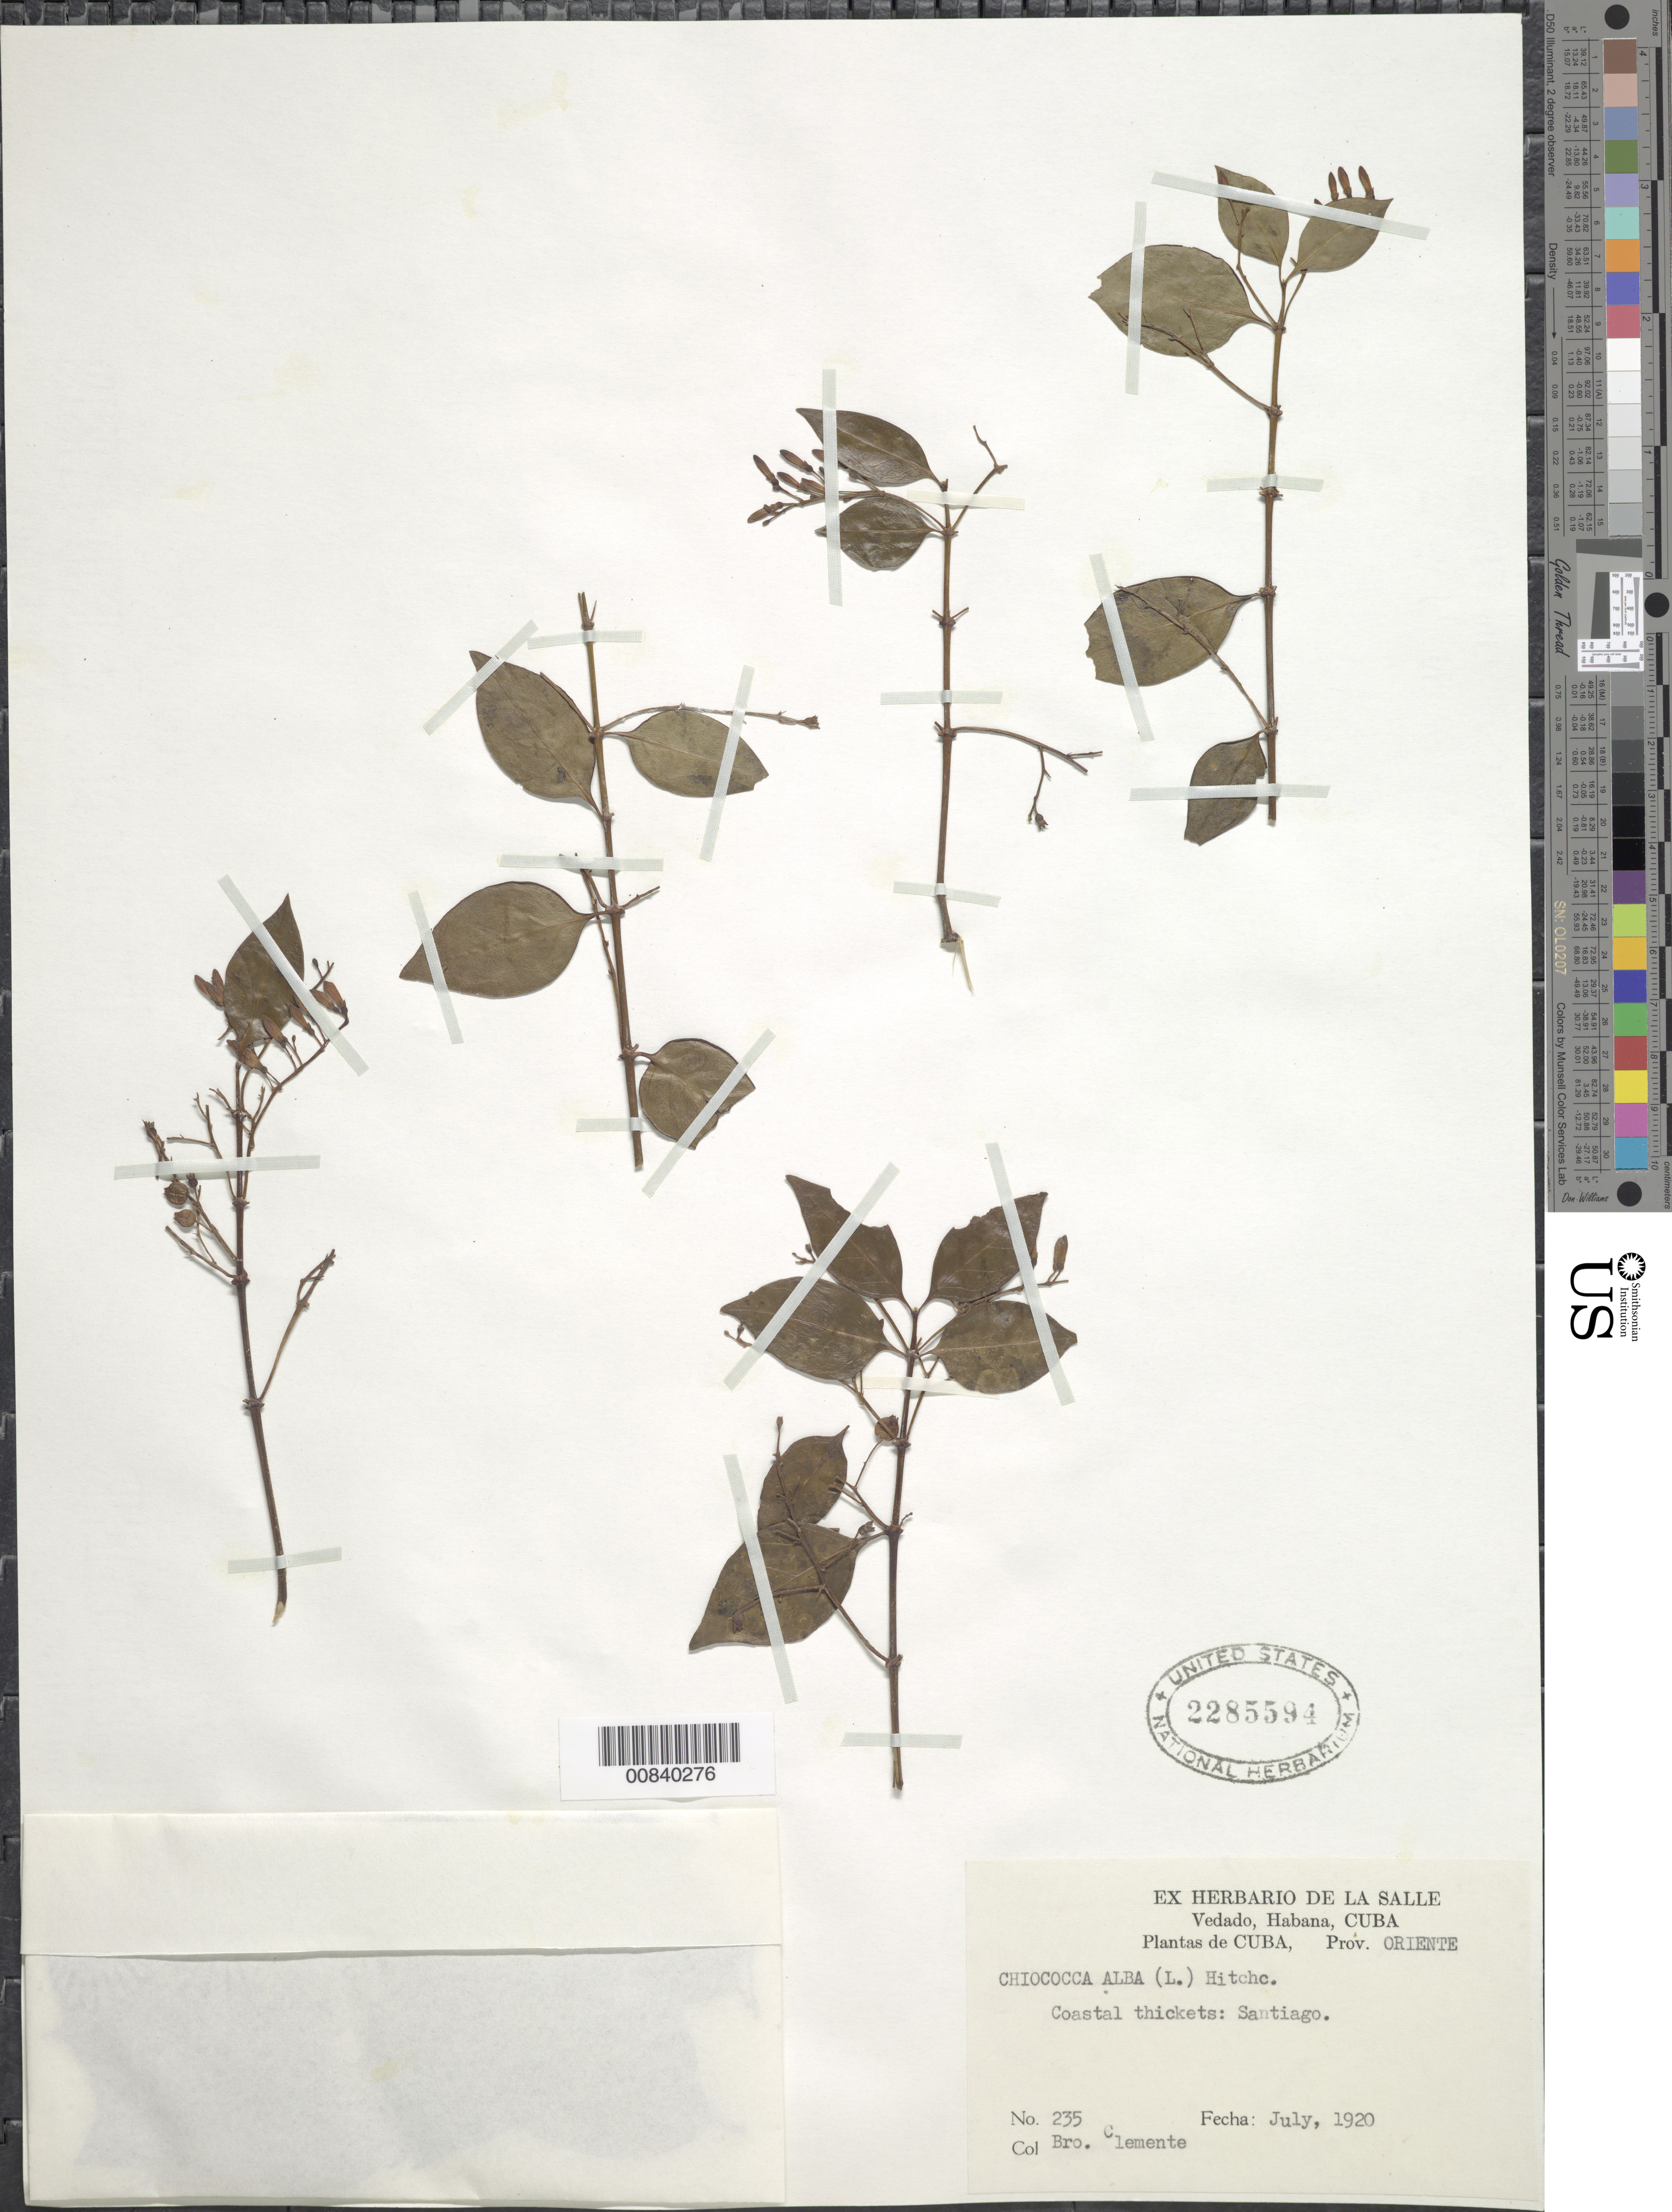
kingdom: Plantae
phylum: Tracheophyta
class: Magnoliopsida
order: Gentianales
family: Rubiaceae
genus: Chiococca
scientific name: Chiococca alba subsp. alba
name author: (L.) Hitchc.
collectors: Bro. Clemente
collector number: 235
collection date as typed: Jul 1920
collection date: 1920-07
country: Cuba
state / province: Oriente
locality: Santiago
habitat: Coastal thickets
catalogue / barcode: US 2285594